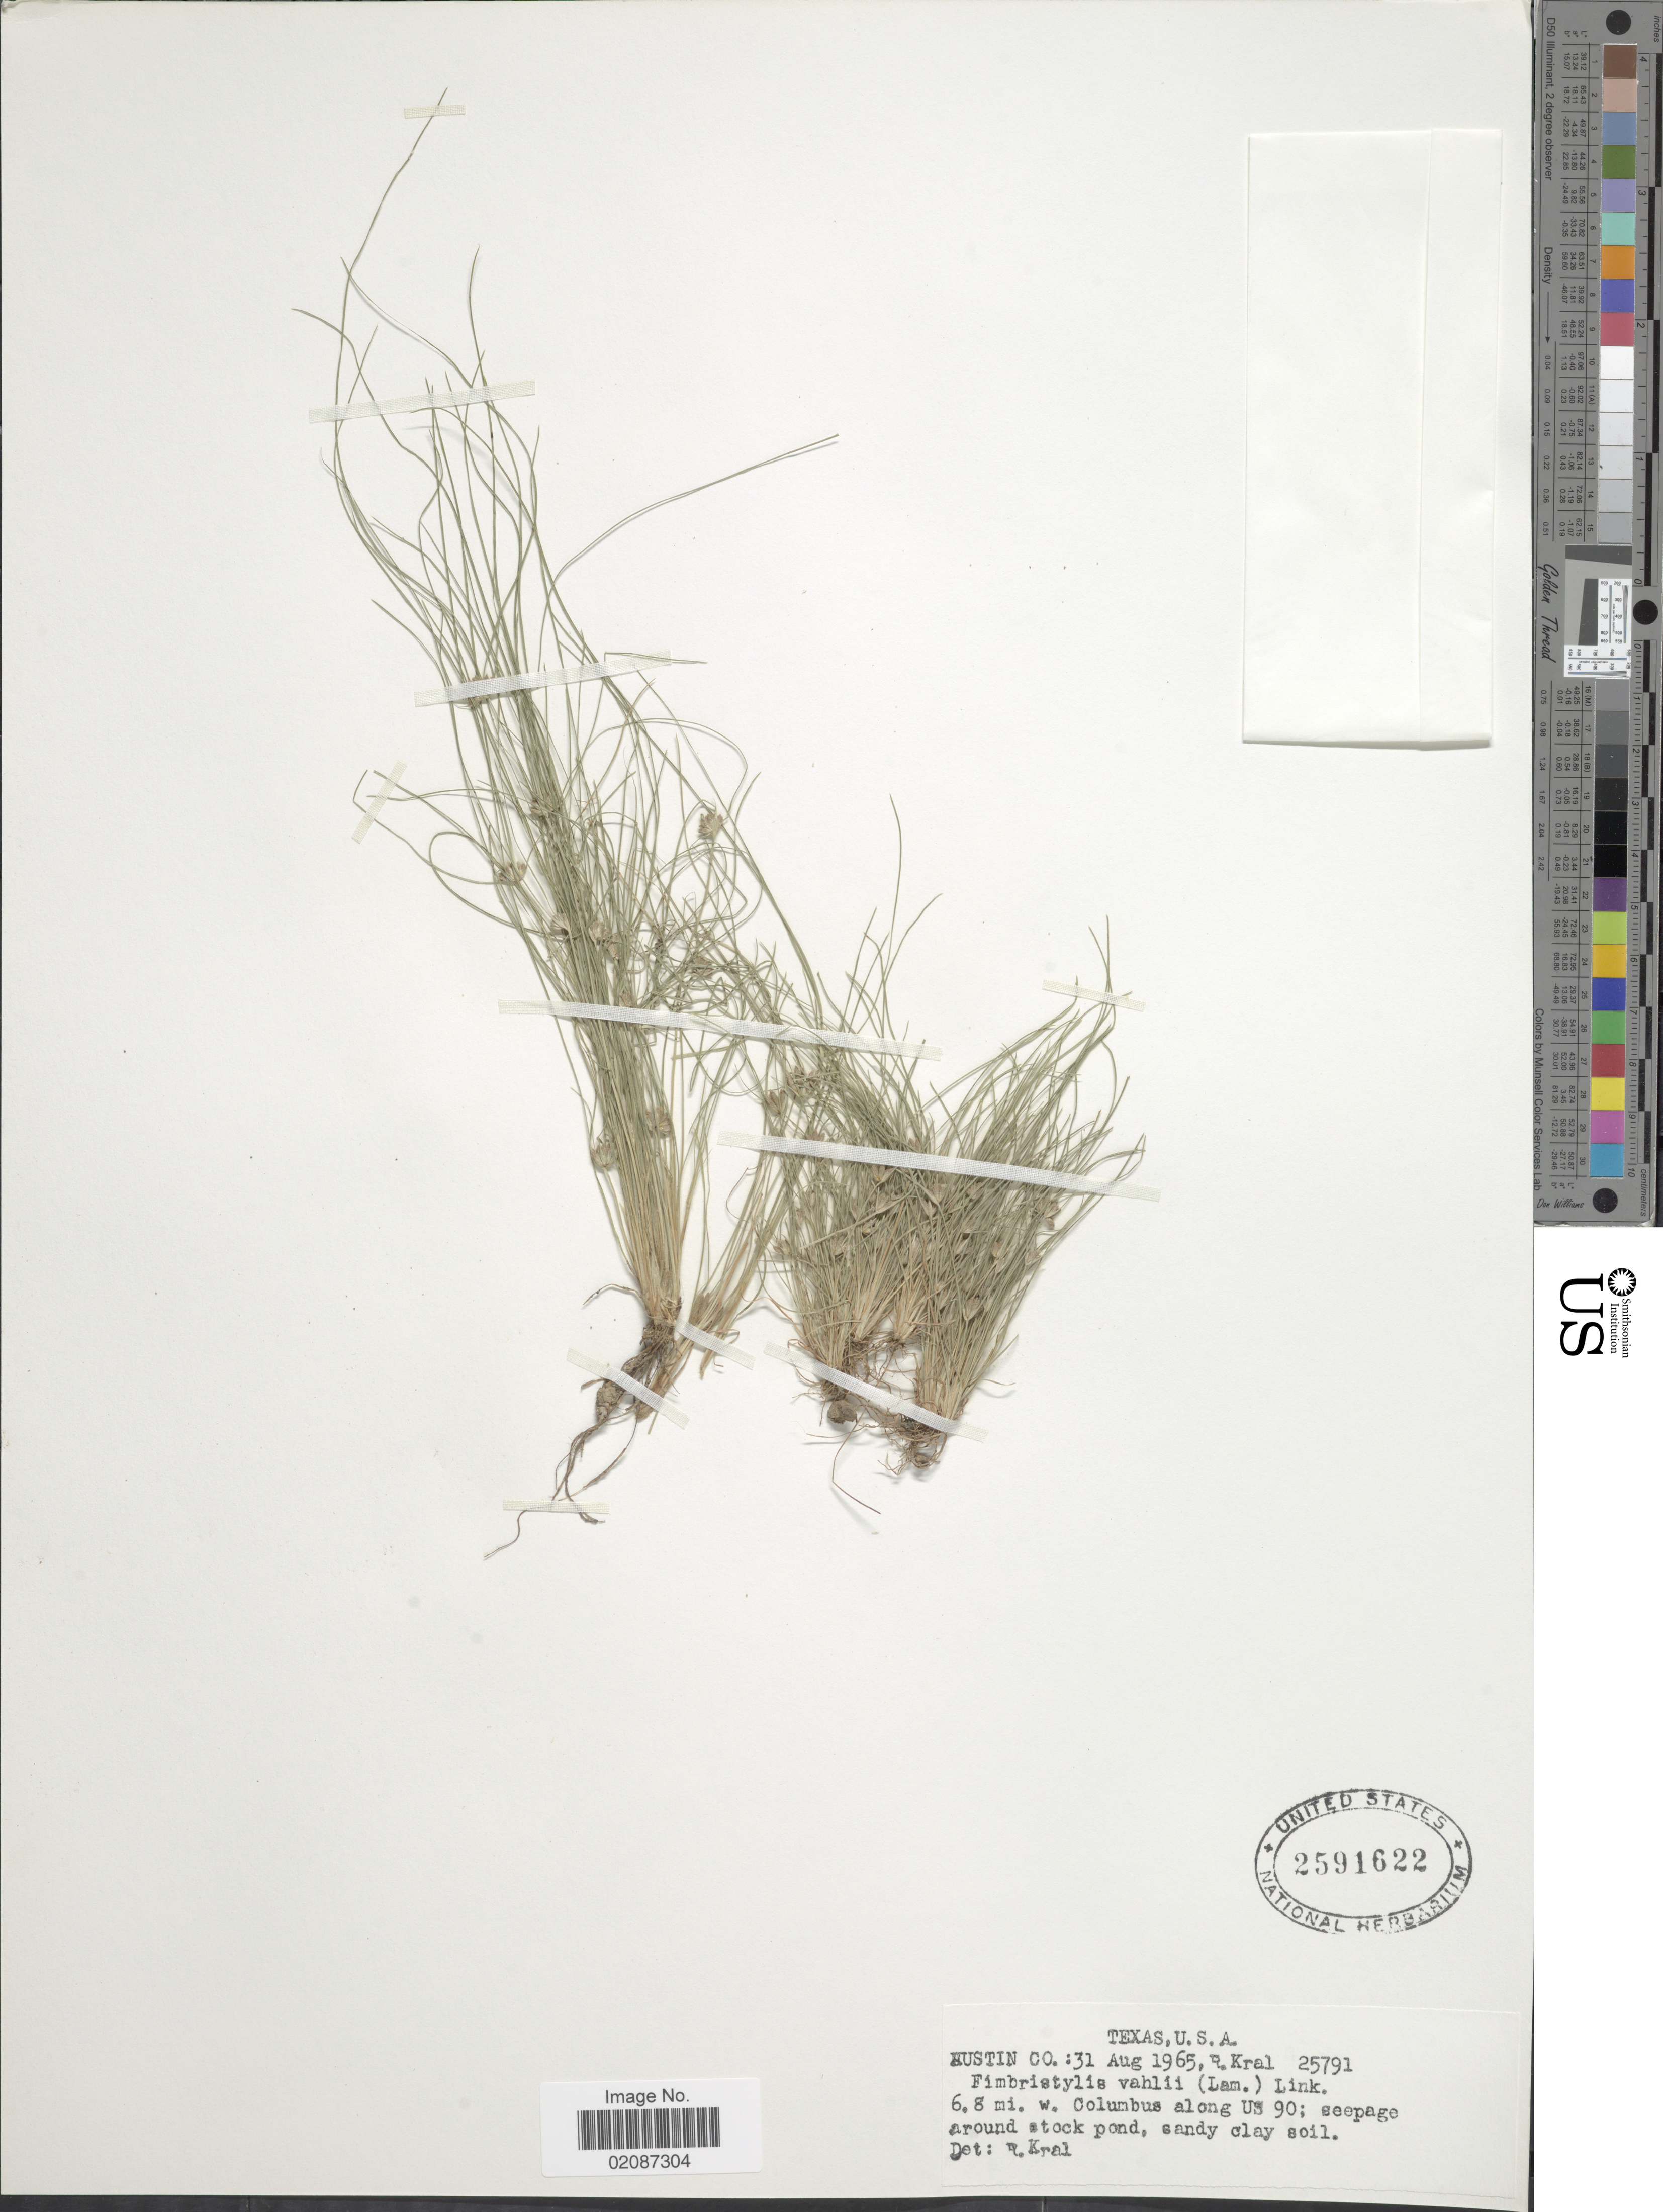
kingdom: Plantae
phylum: Tracheophyta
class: Liliopsida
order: Poales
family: Cyperaceae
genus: Fimbristylis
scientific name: Fimbristylis vahlii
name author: (Lam.) Link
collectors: R. Kral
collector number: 25791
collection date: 1965-08-31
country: United States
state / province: Texas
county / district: Austin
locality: Austin Co.: 6.8 mi. w. Columbus along US 90; seepage around stock pond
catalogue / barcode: US 2591622